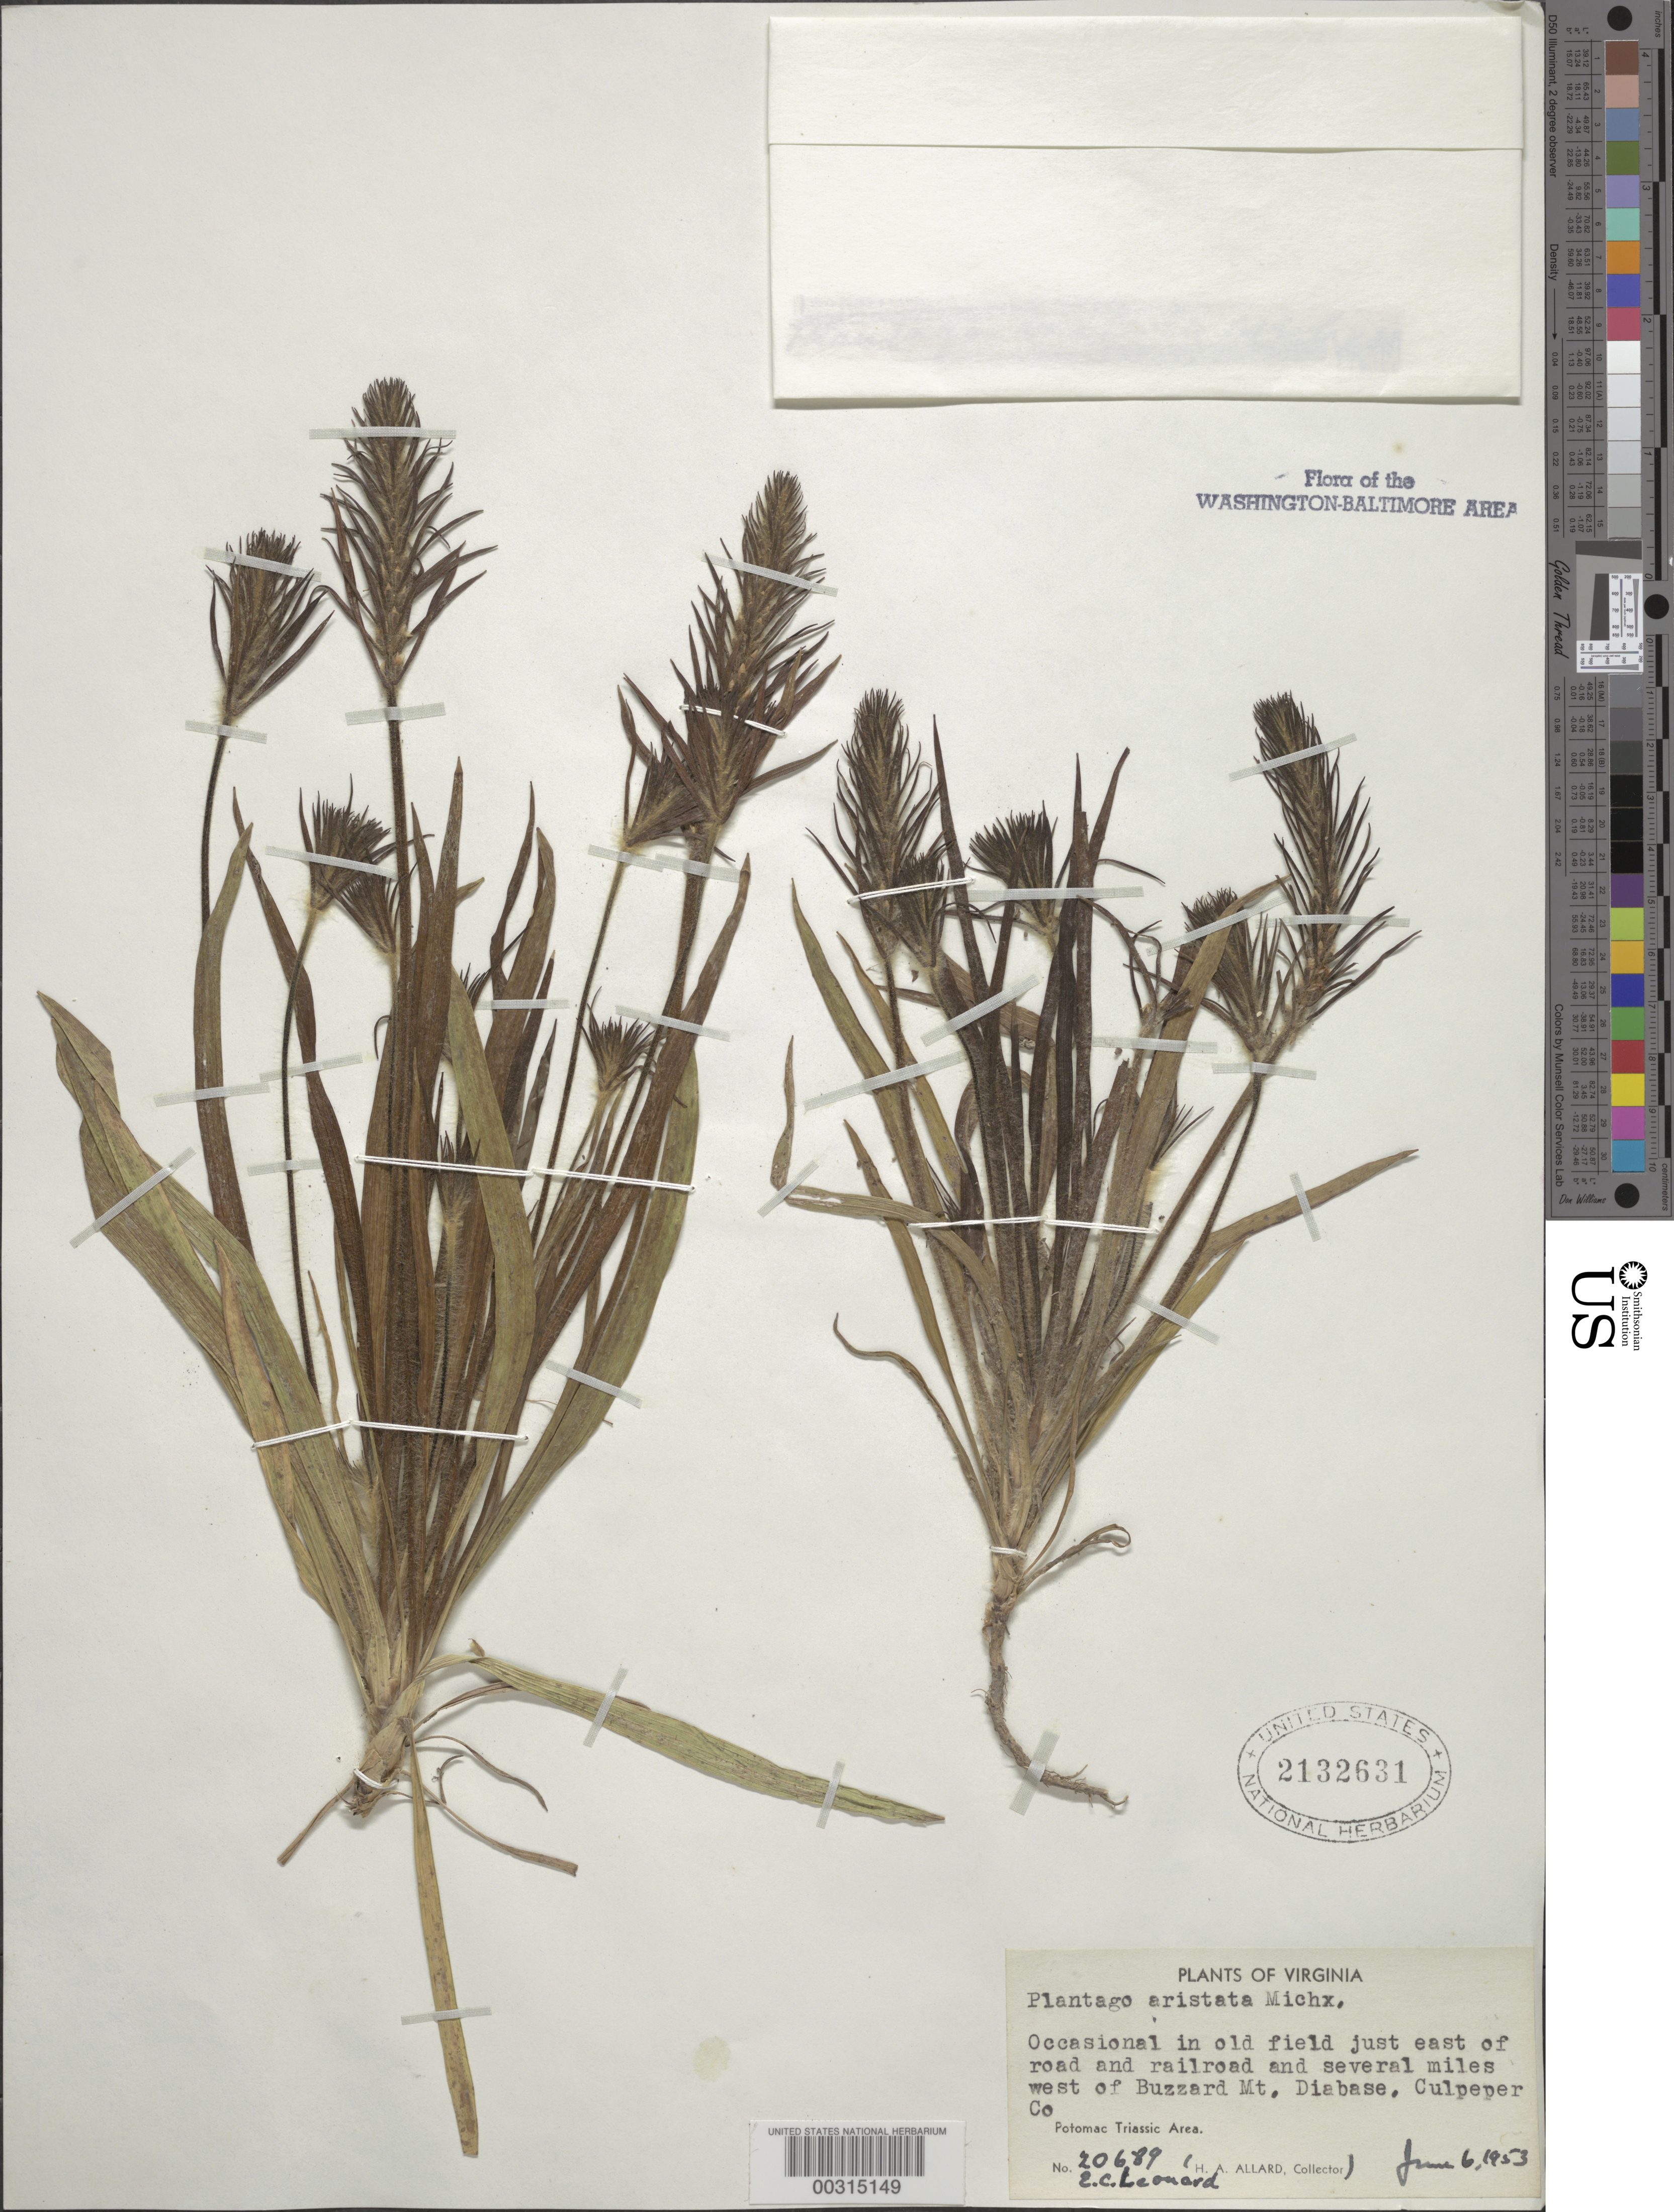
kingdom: Plantae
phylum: Tracheophyta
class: Magnoliopsida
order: Lamiales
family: Plantaginaceae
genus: Plantago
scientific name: Plantago aristata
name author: Michx.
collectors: H. A. Allard & E. C. Leonard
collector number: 20689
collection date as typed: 06 Jun 1953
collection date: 1953-06-06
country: United States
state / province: Virginia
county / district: Culpeper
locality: W of Buzzard Mountain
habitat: In old field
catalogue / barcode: US 2132631